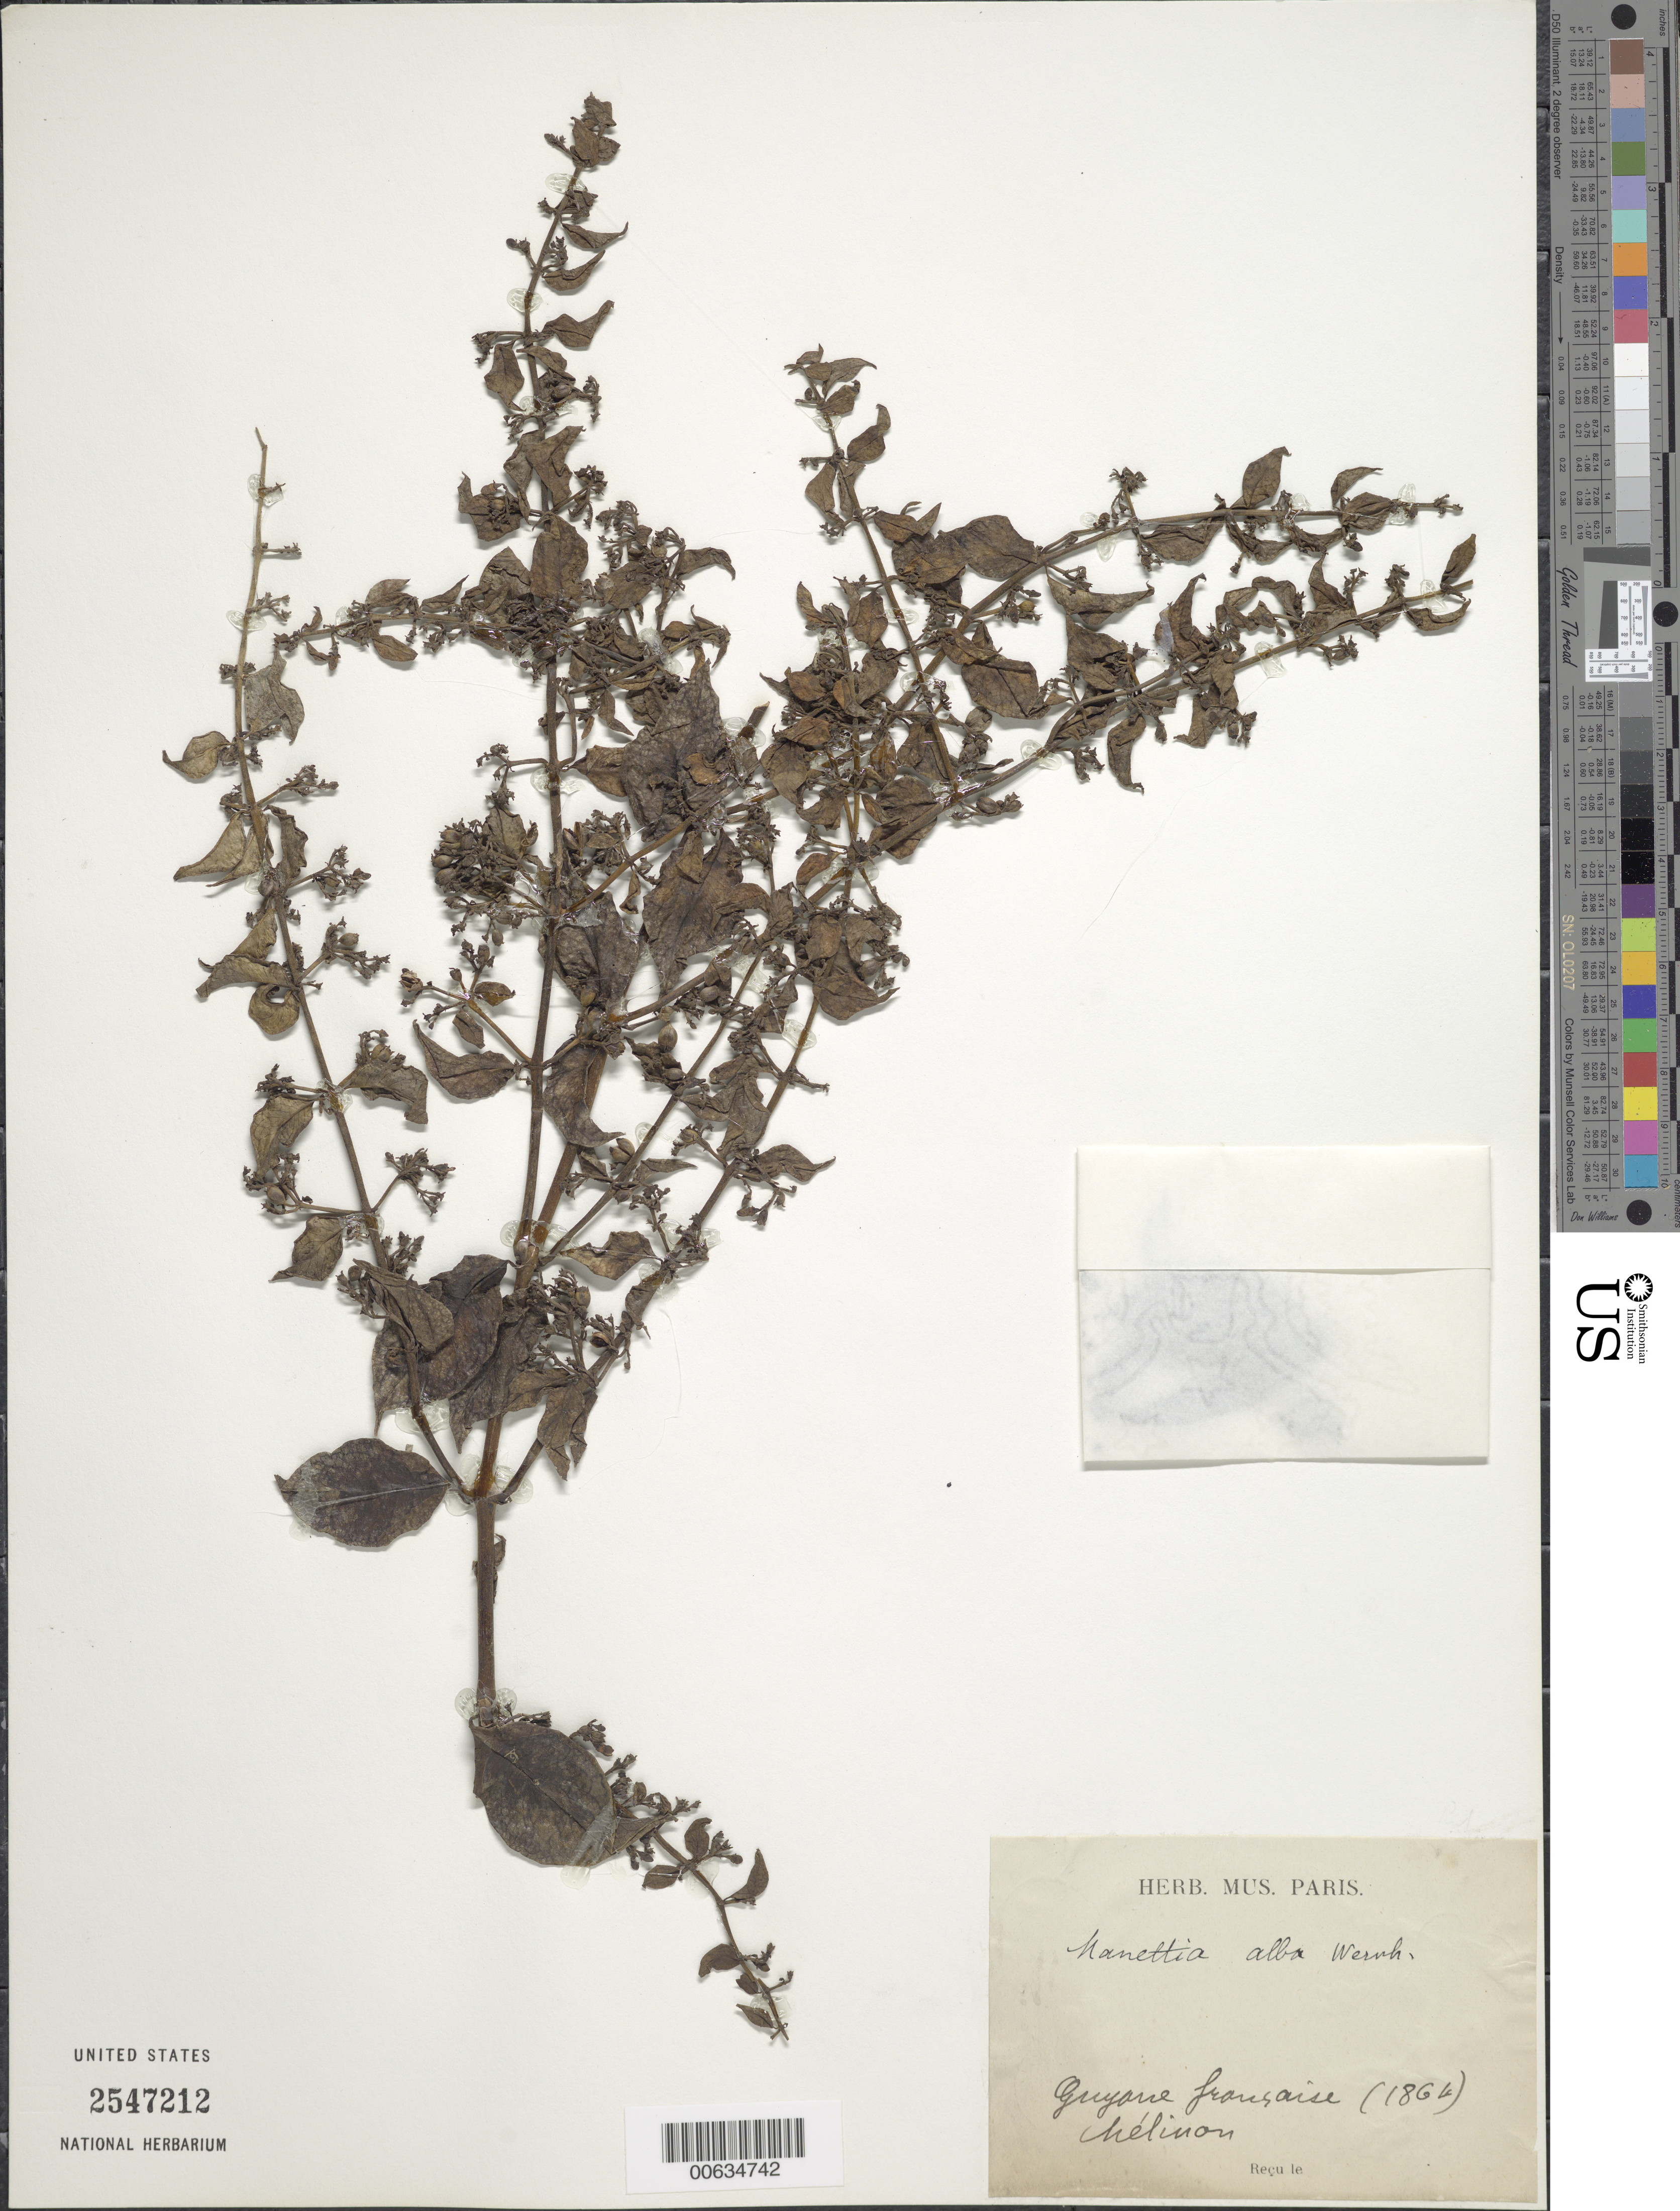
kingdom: Plantae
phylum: Tracheophyta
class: Magnoliopsida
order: Gentianales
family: Rubiaceae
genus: Manettia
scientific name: Manettia alba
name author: (Aubl.) Wernham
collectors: E. Mélinon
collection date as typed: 1864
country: French Guiana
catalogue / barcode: US 2547212